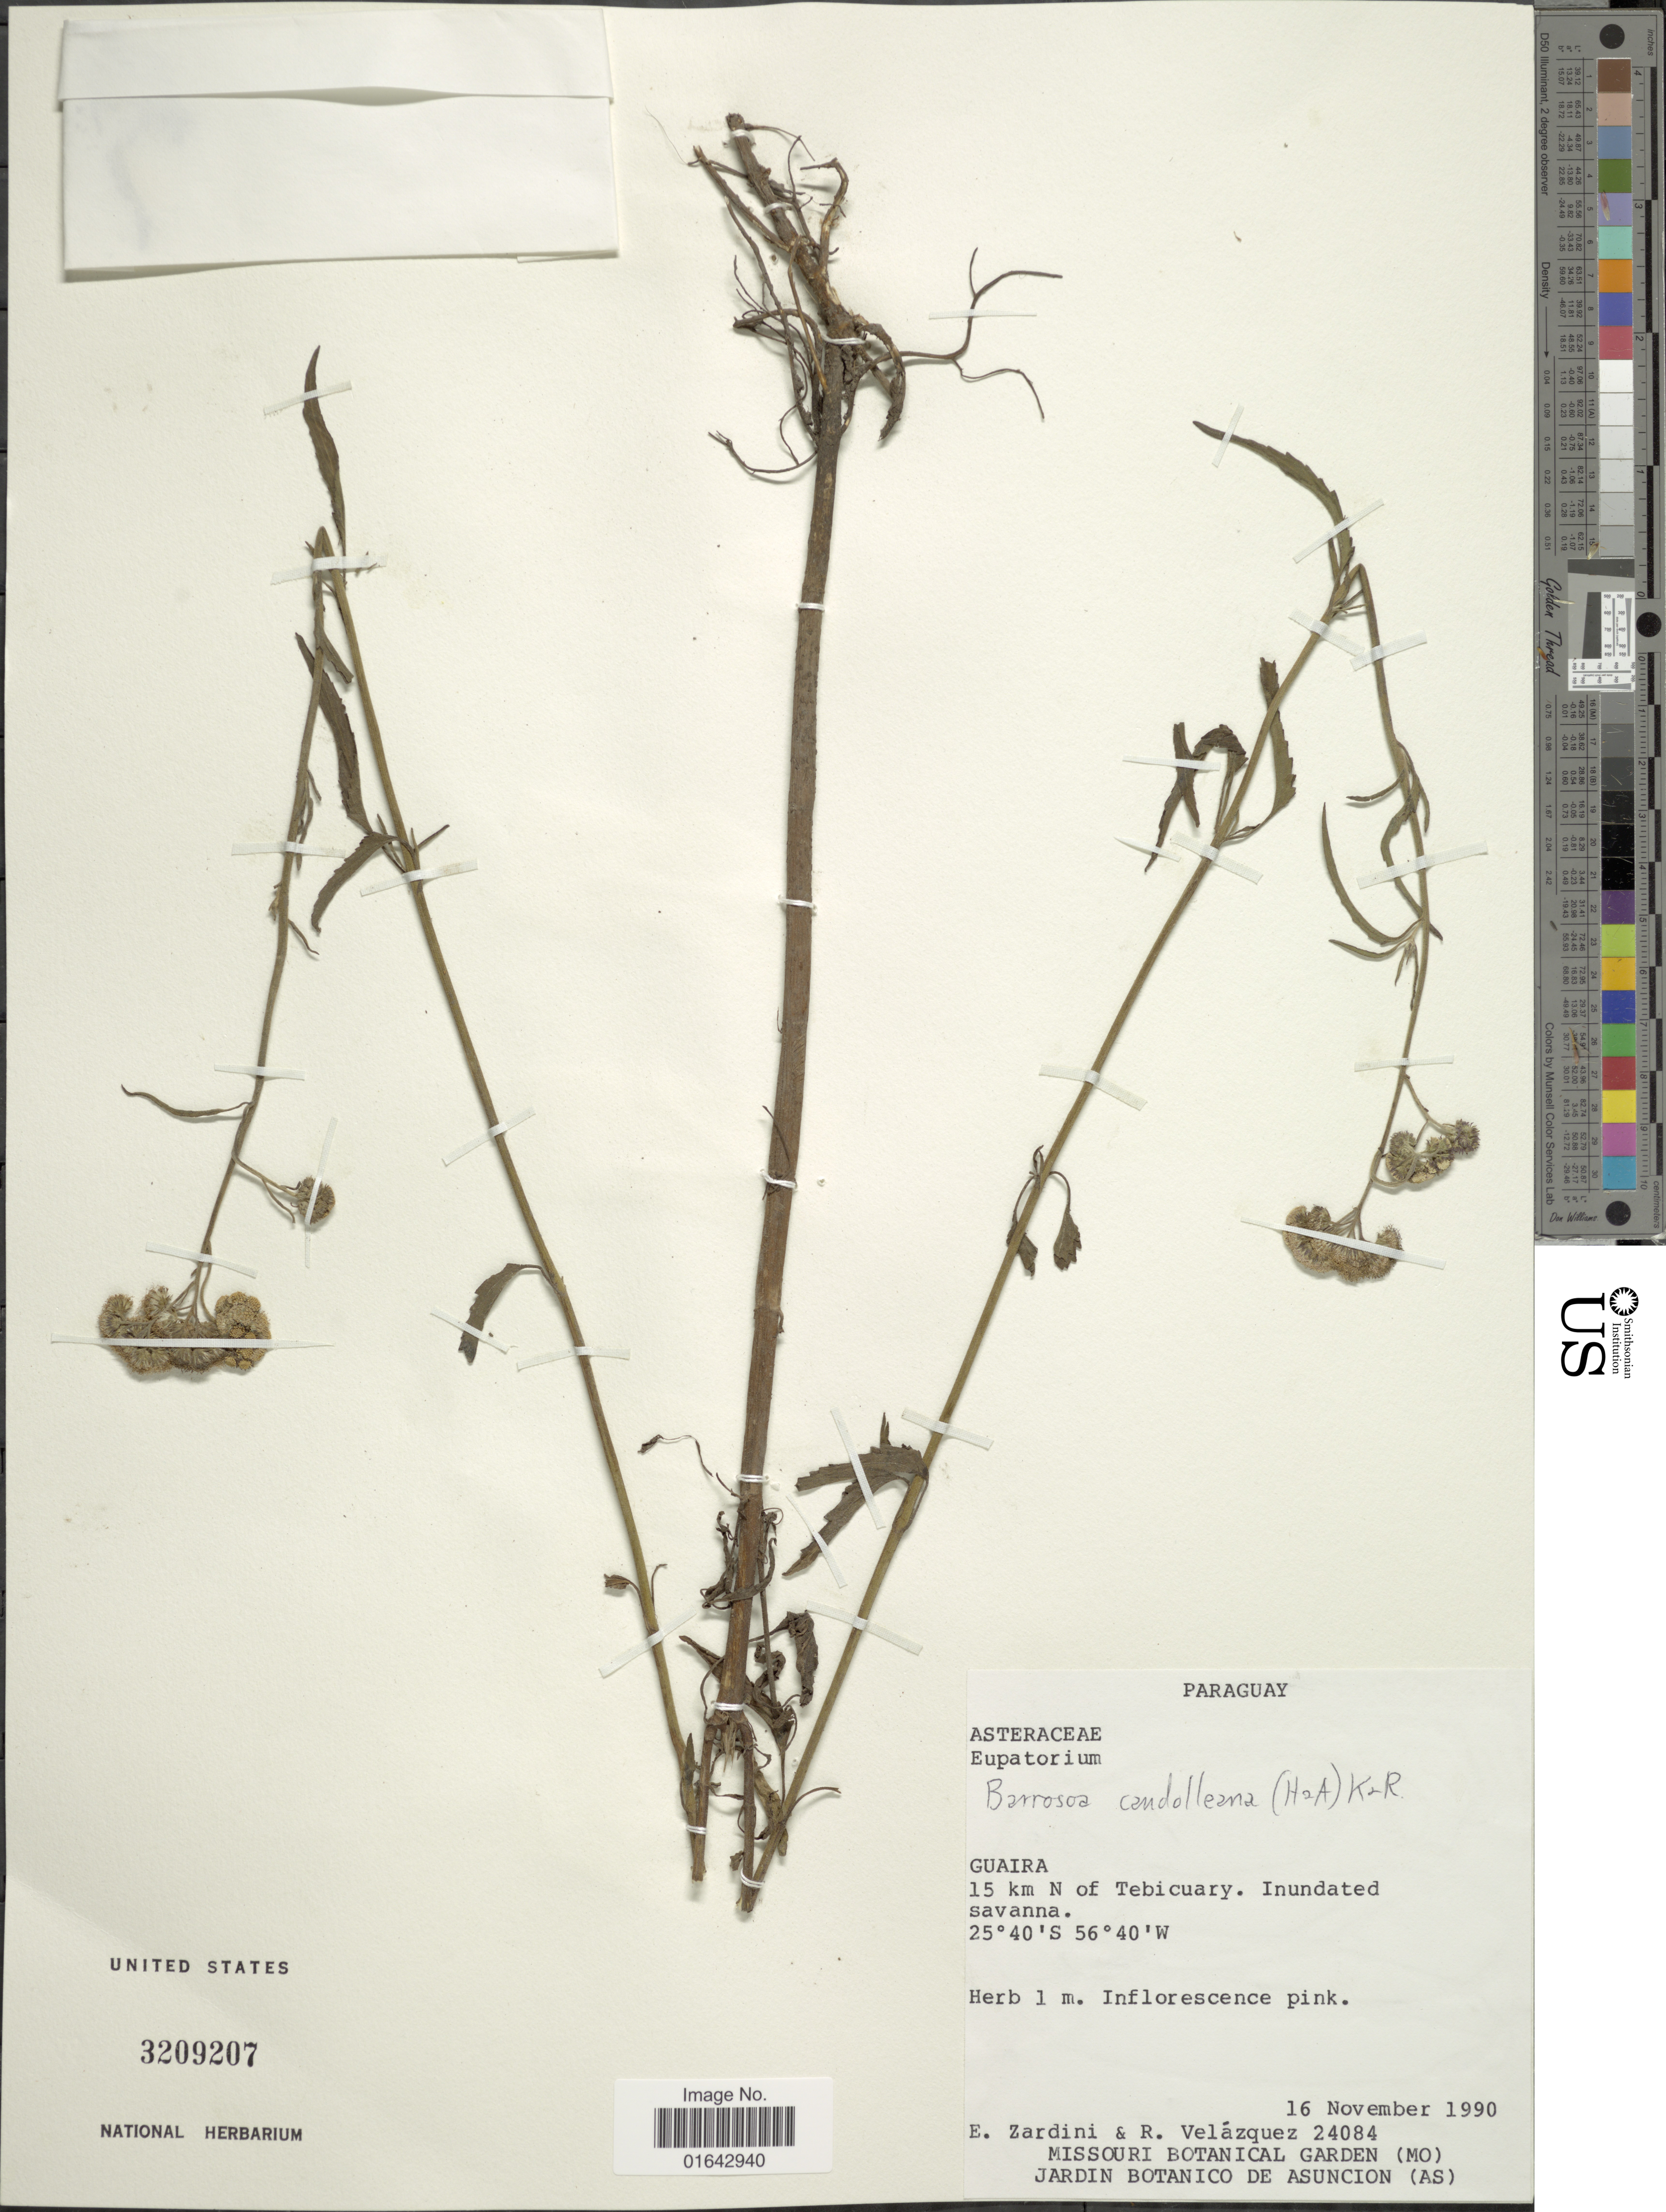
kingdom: Plantae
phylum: Tracheophyta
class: Magnoliopsida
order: Asterales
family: Asteraceae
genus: Barrosoa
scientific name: Barrosoa candolleana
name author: (Hook. & Arn.) R.M. King & H. Rob.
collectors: E. M. Zardini & R. Velázquez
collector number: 24084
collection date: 1990-11-16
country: Paraguay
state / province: Guaira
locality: Guaira. 15 km N of Tebicuary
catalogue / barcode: US 3209207